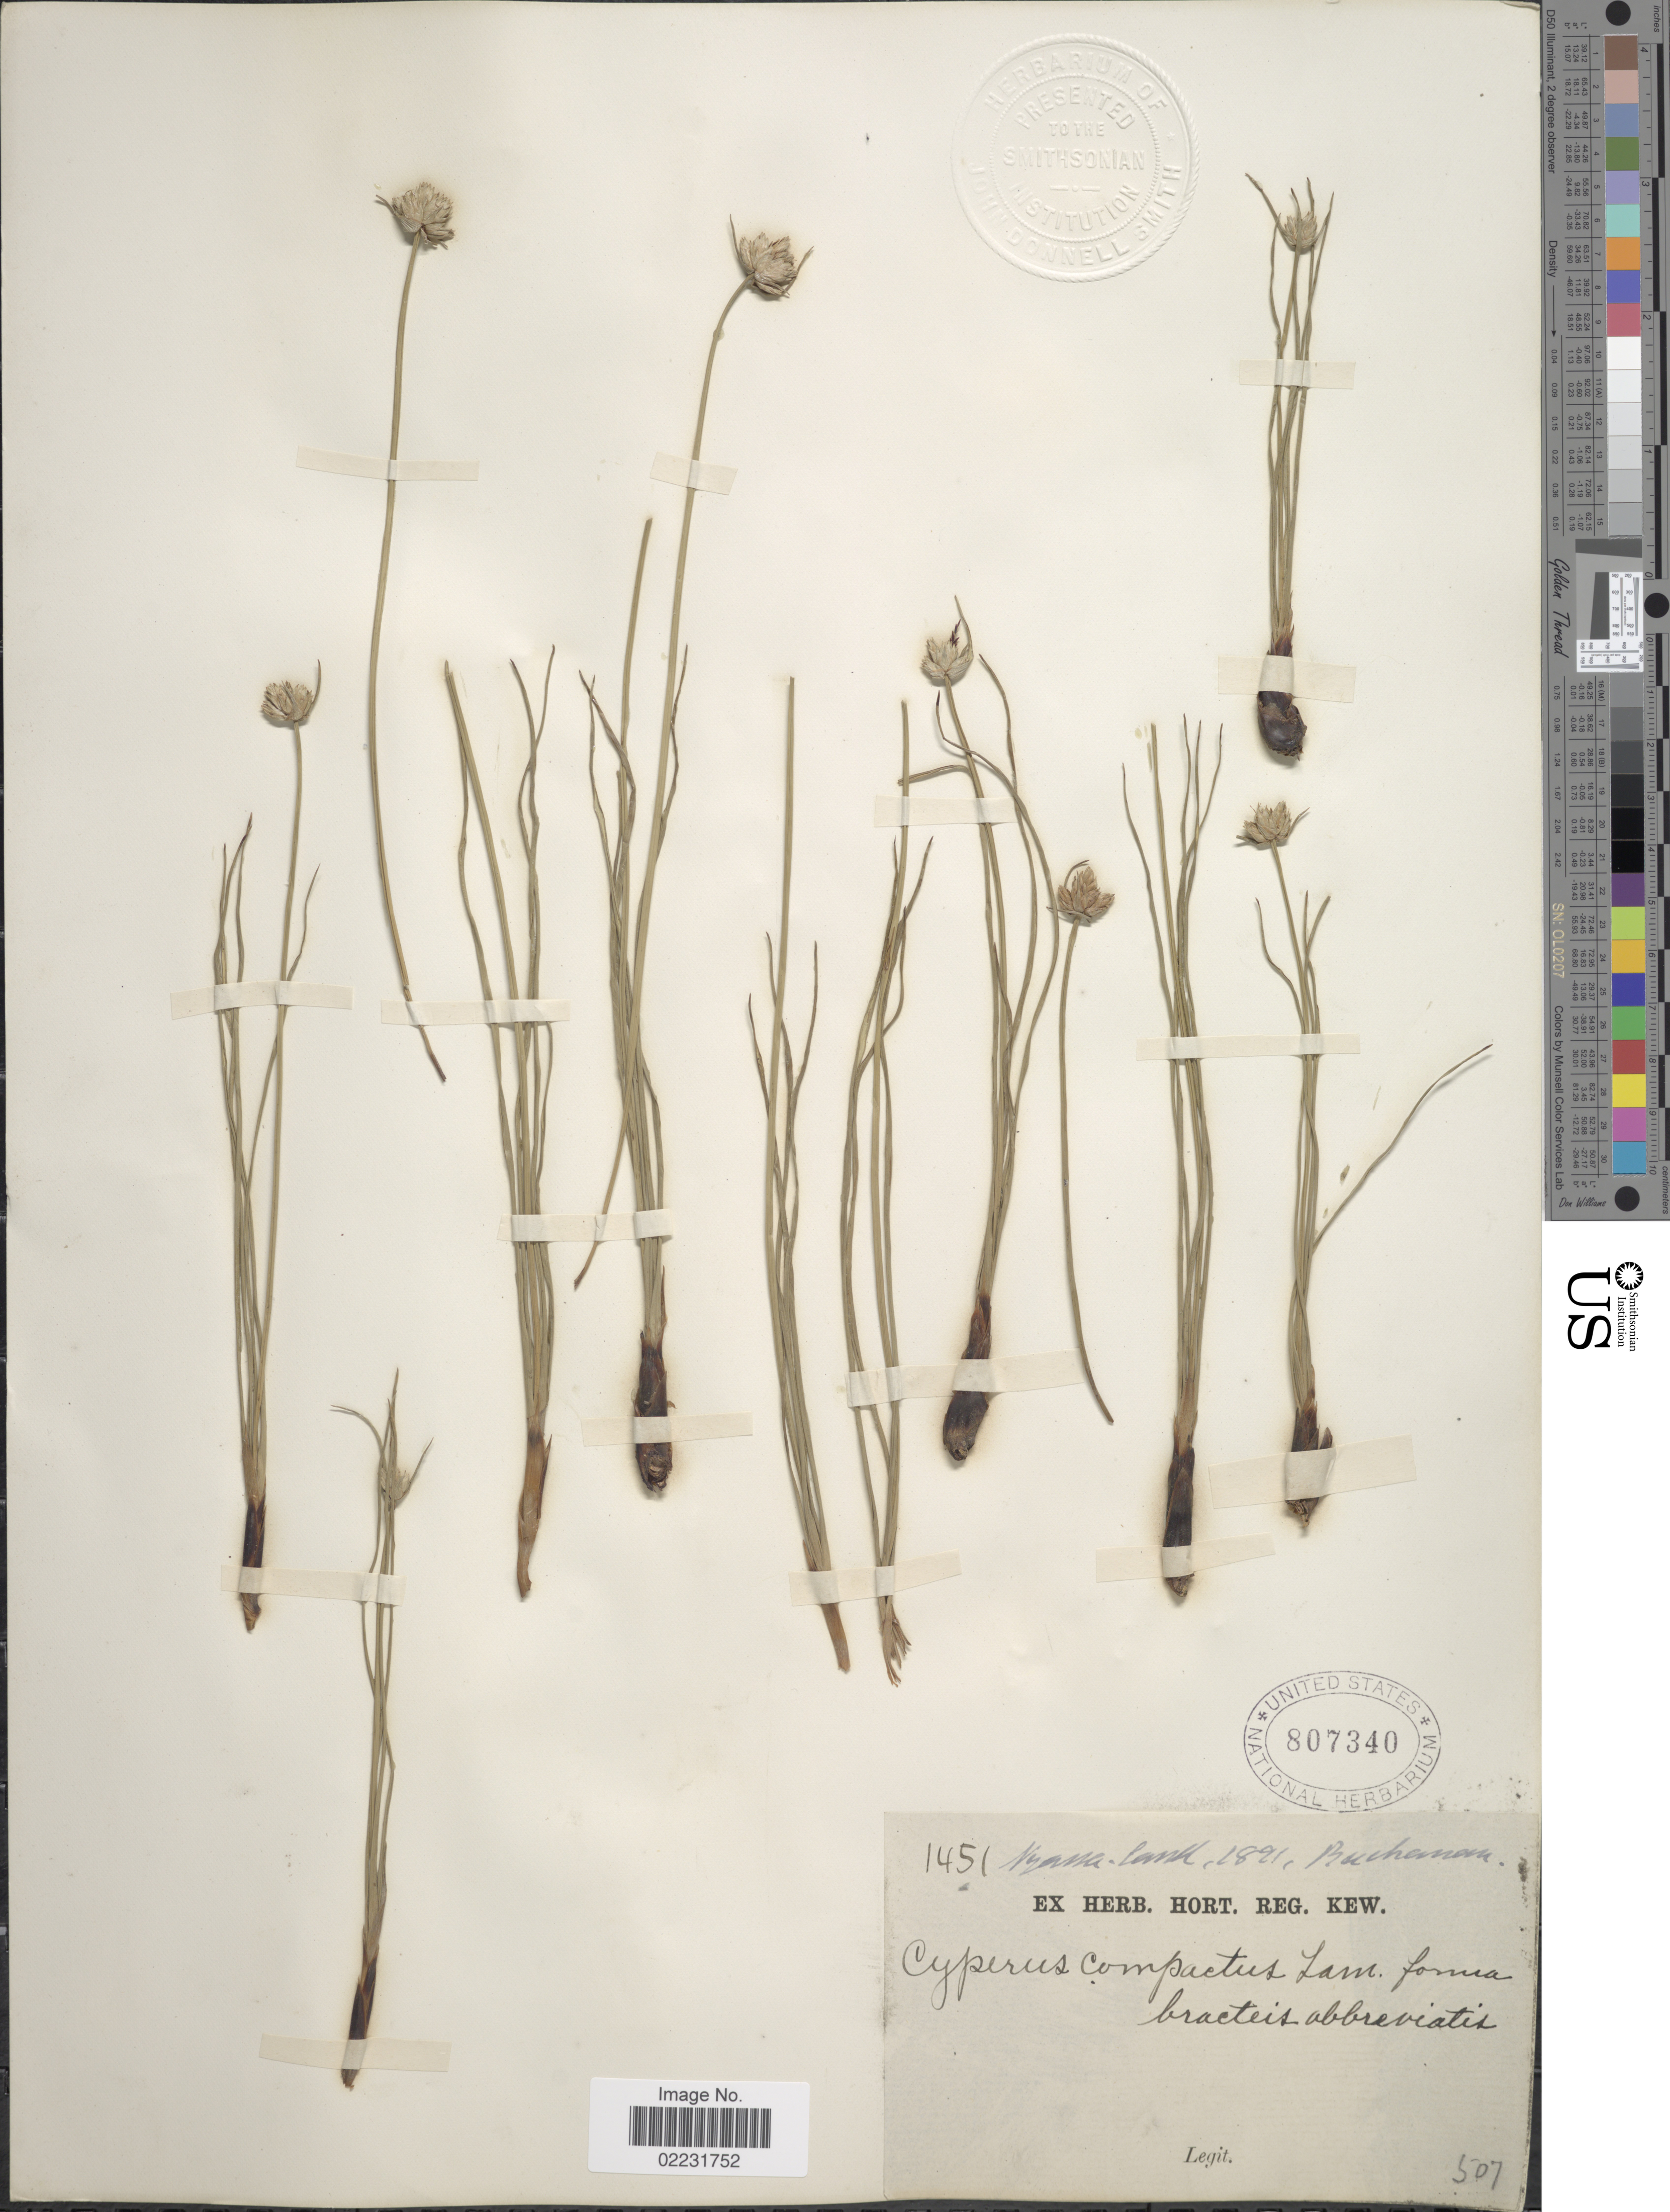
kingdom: Plantae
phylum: Tracheophyta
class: Liliopsida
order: Poales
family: Cyperaceae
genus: Cyperus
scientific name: Cyperus obtusiflorus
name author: Vahl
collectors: -. Buchanan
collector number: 1451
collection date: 1891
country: Malawi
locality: Nyassa-land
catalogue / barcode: US 807340